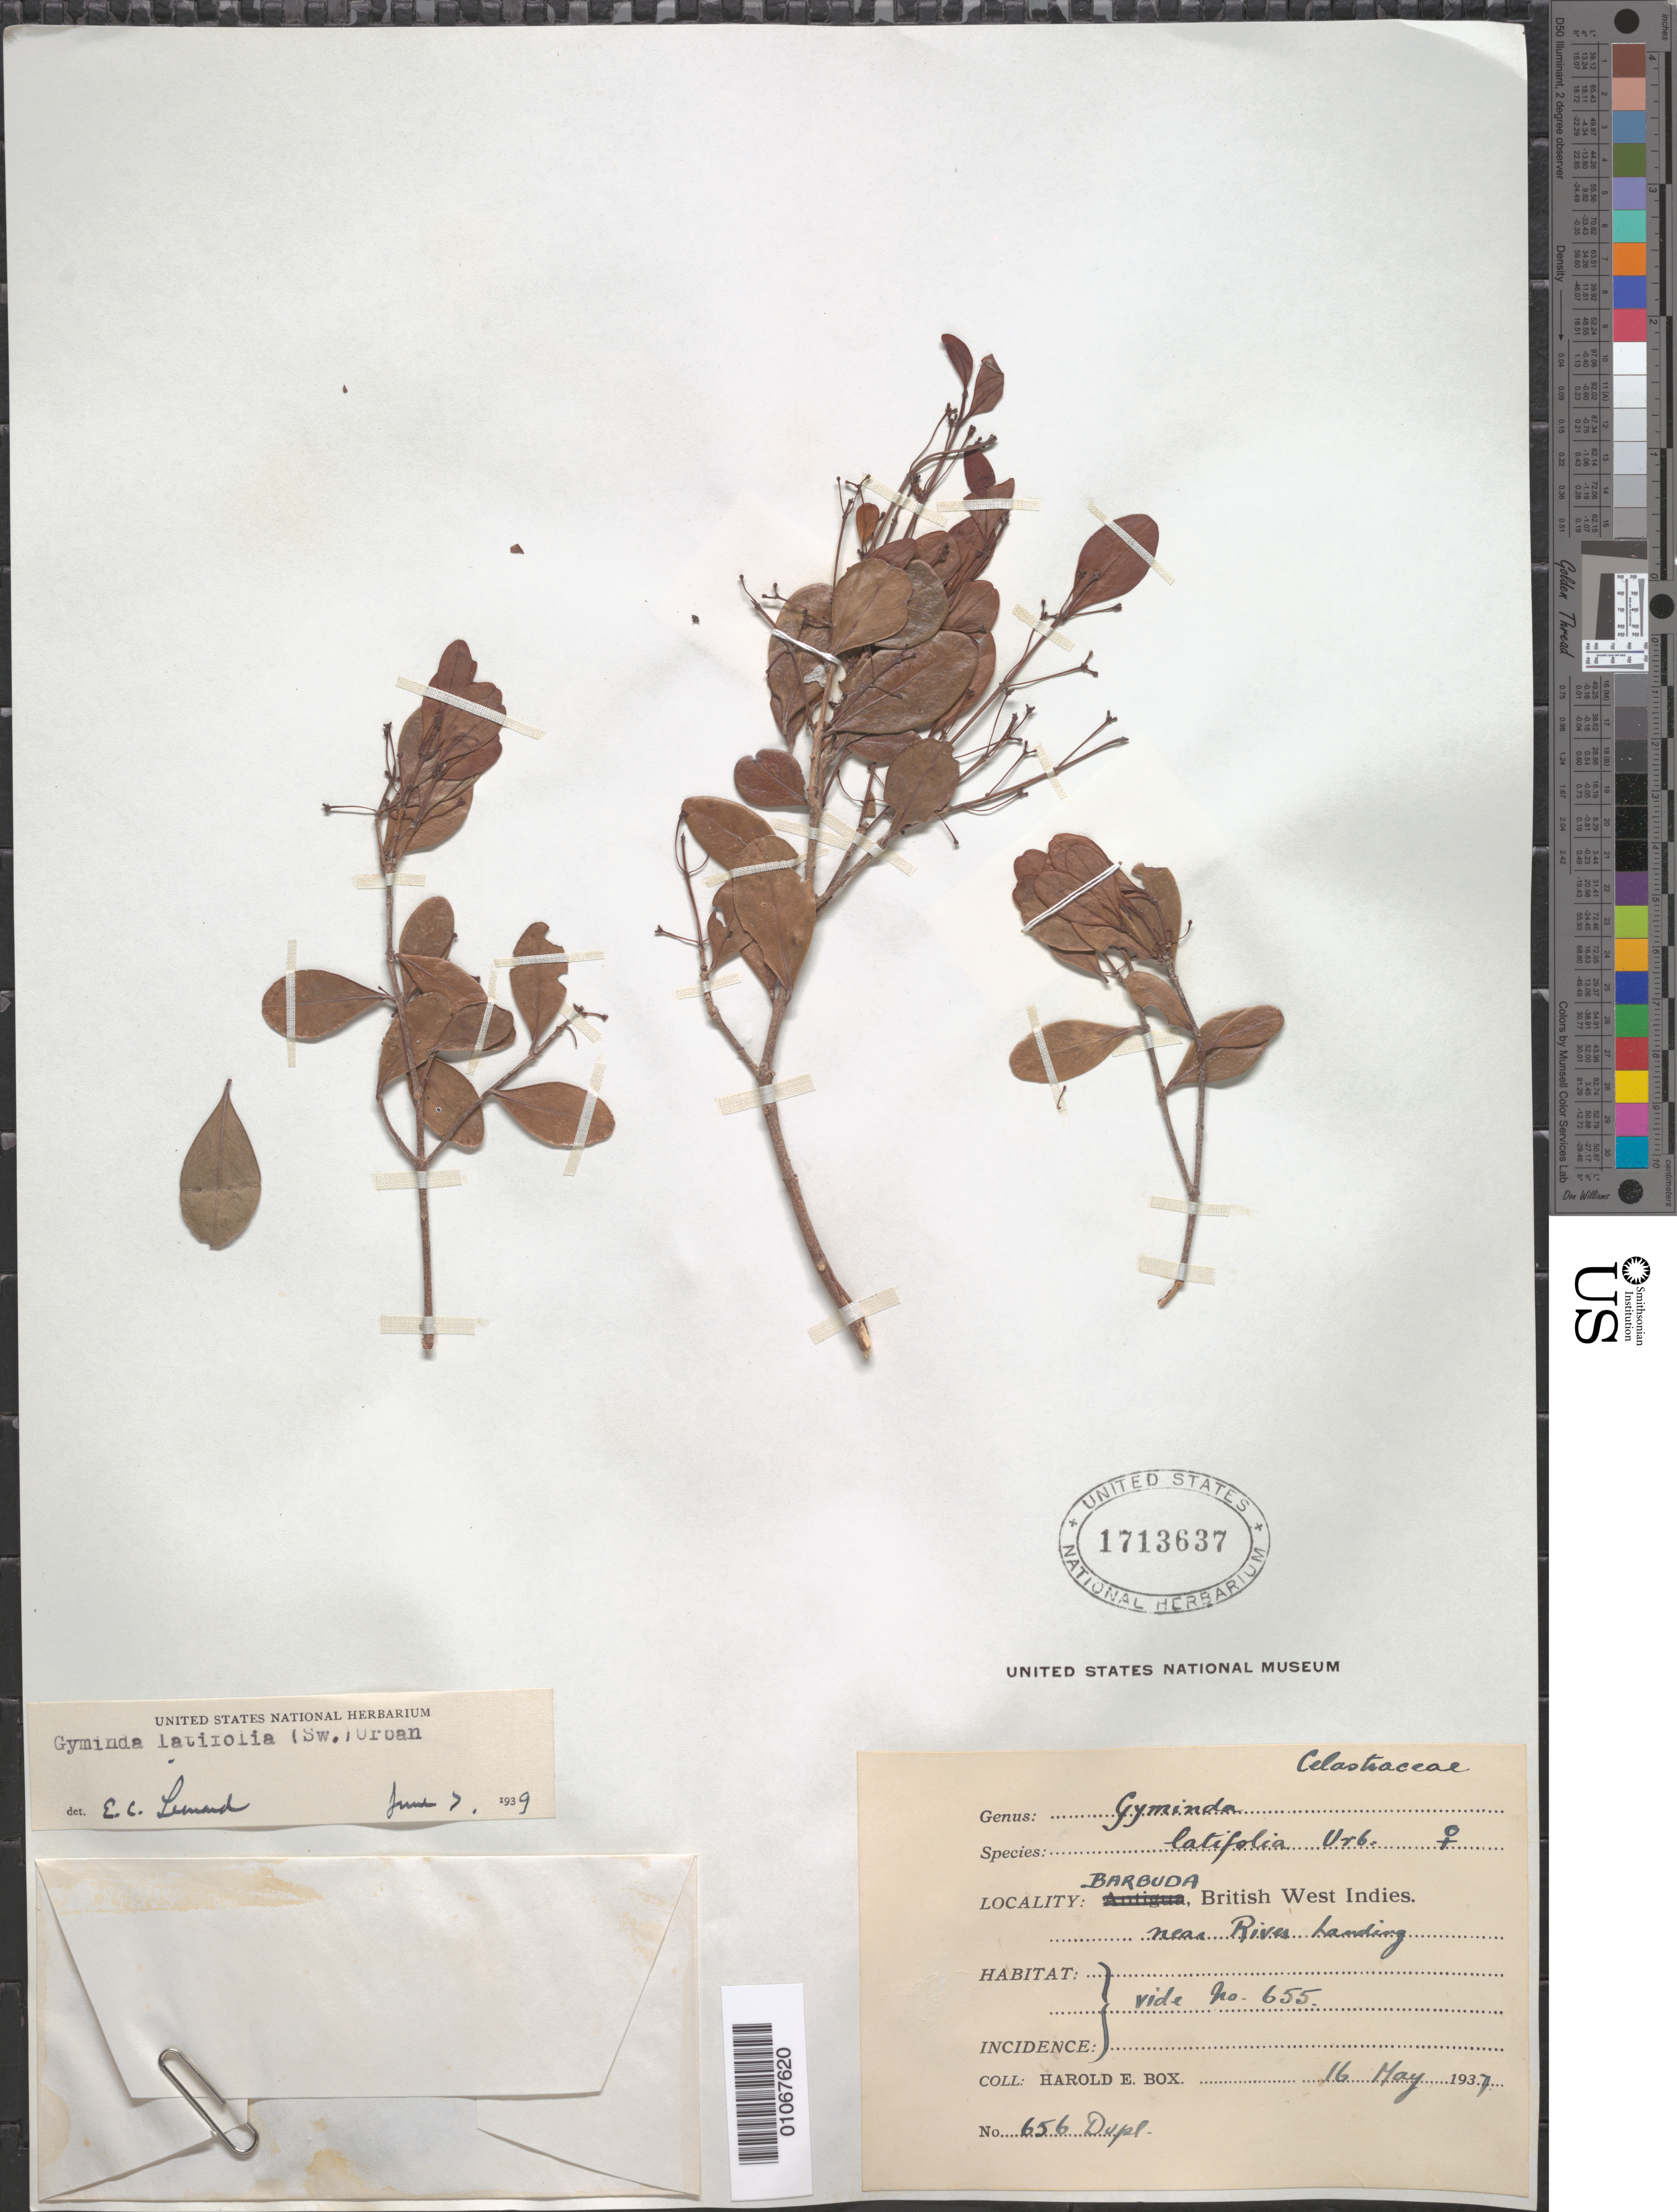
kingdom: Plantae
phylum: Tracheophyta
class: Magnoliopsida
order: Celastrales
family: Celastraceae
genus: Gyminda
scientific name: Gyminda latifolia subsp. latifolia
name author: (Sw.) Urb.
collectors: H. E. Box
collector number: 655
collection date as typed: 16 May 1937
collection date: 1937-05-16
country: Antigua and Barbuda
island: Barbuda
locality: Near river landing.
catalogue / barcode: US 1713637